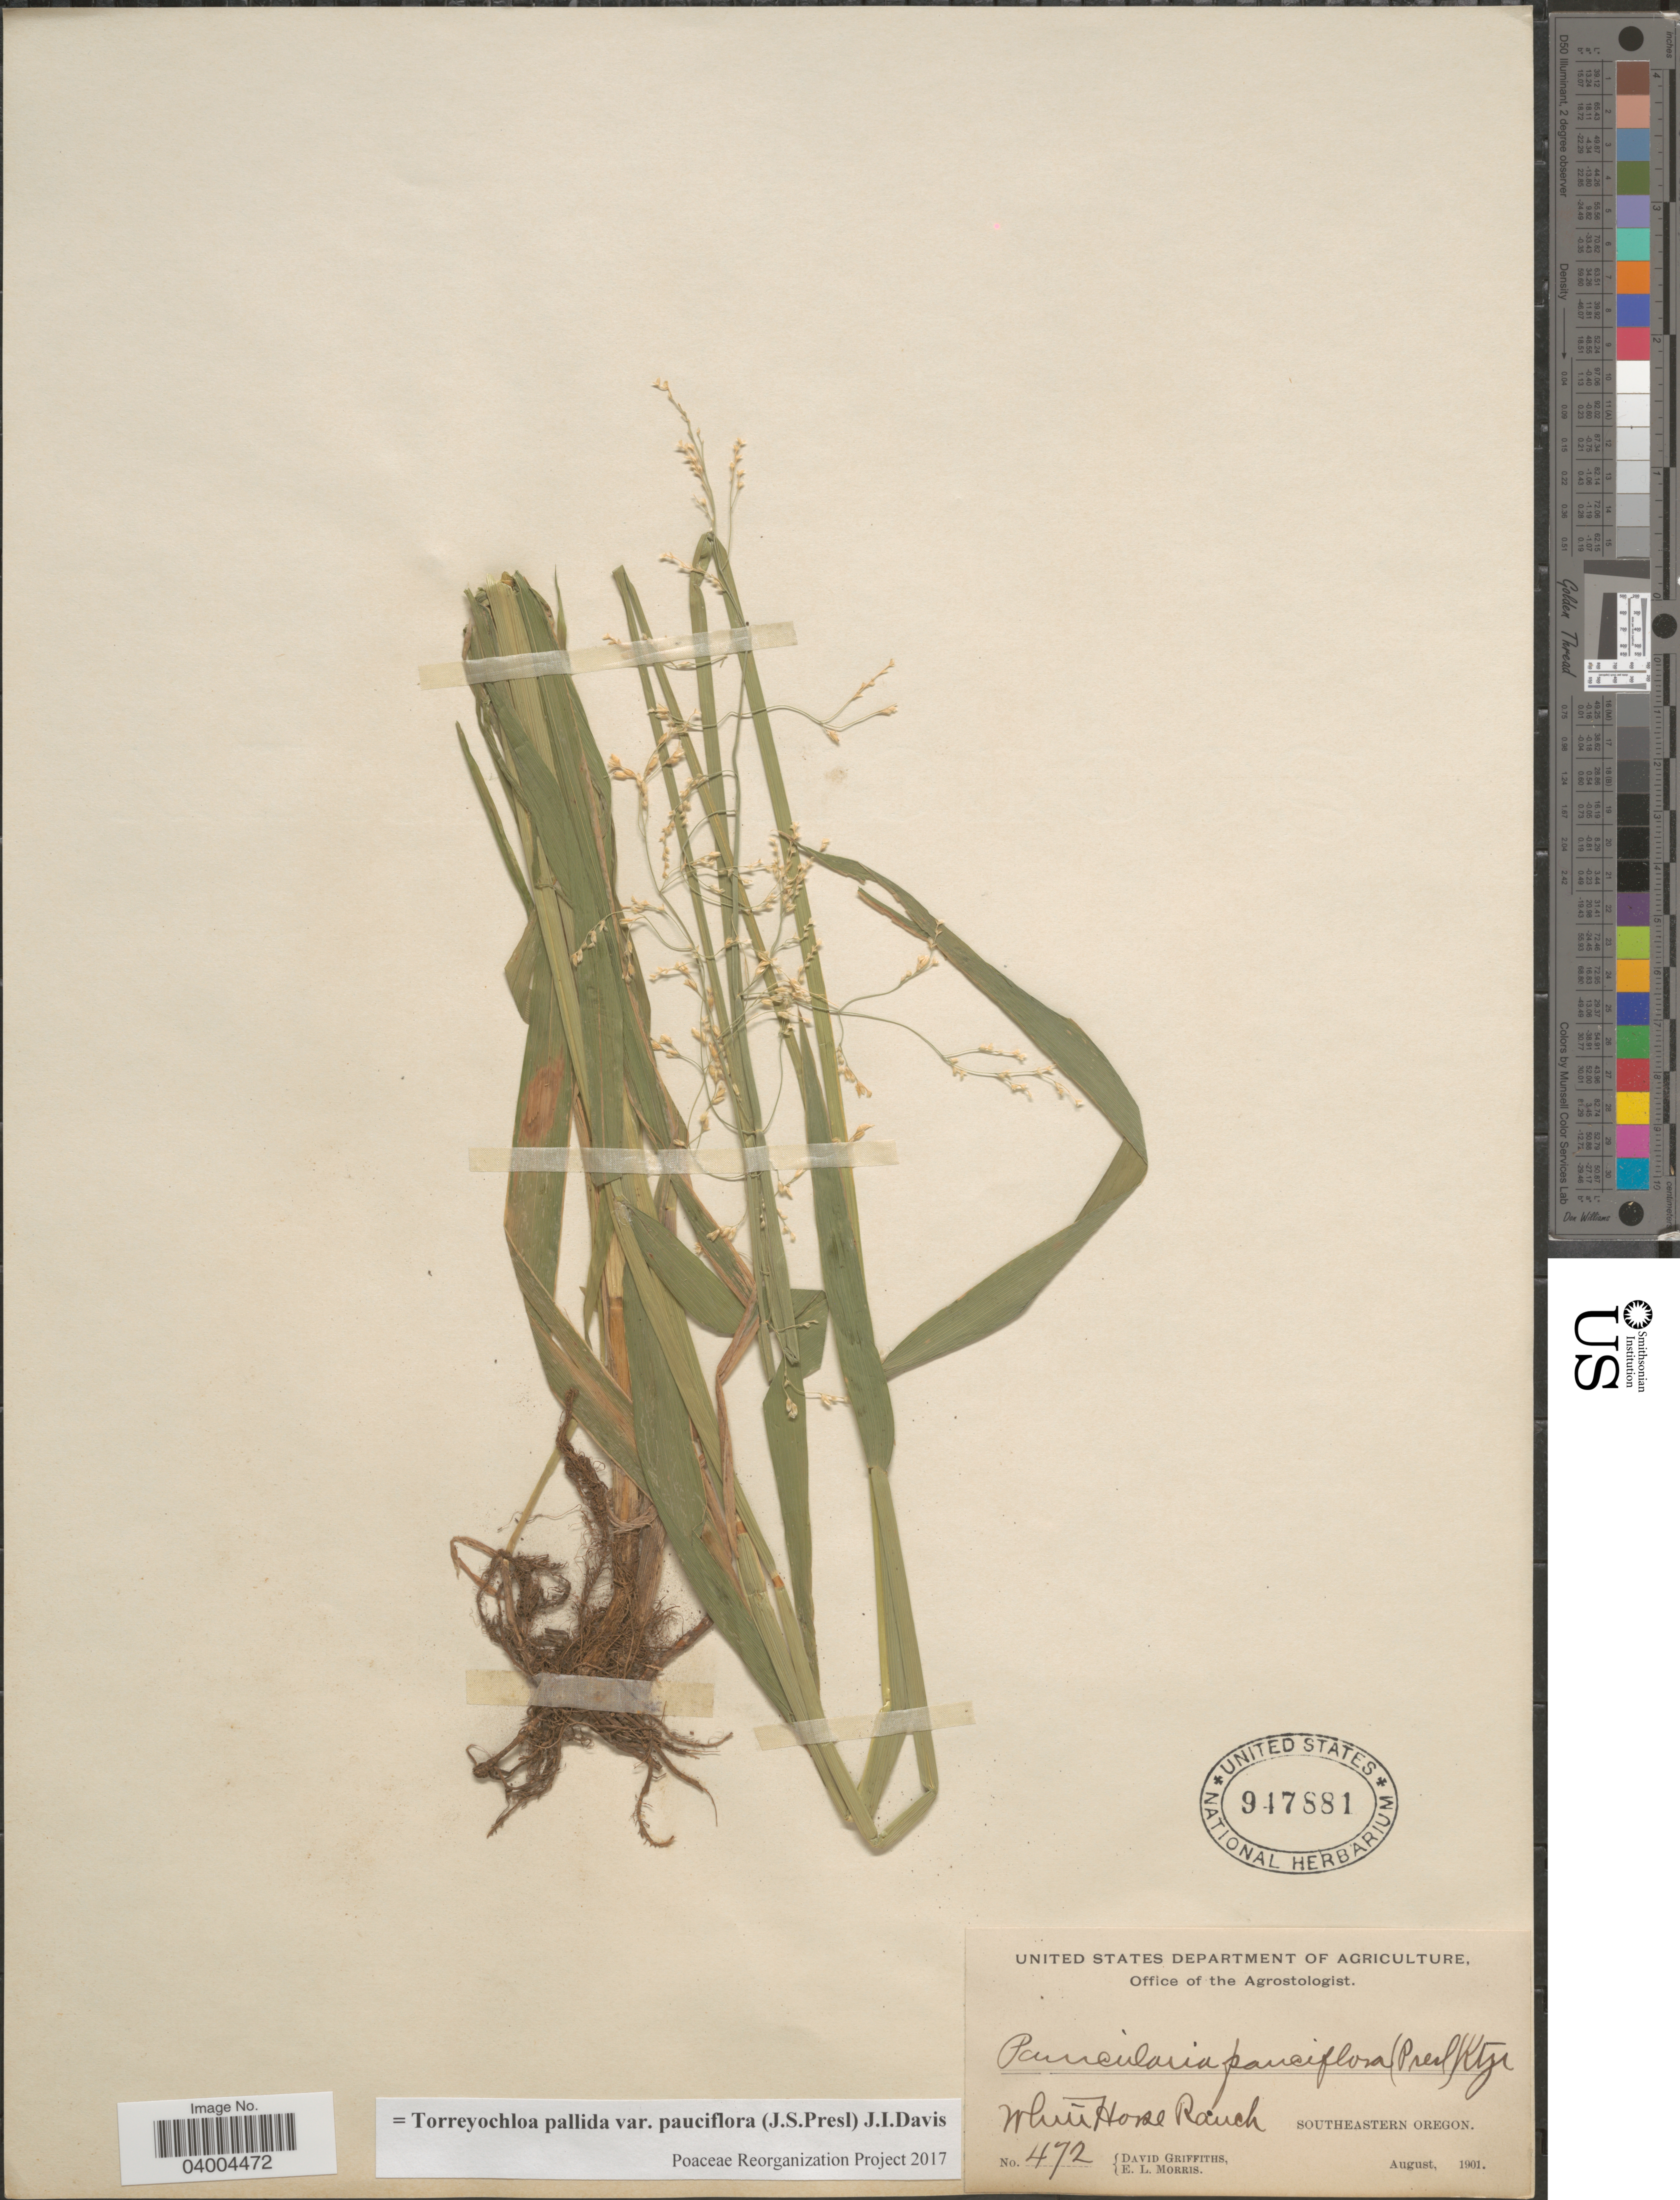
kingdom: Plantae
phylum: Tracheophyta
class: Liliopsida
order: Poales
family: Poaceae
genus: Torreyochloa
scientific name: Torreyochloa pallida var. pauciflora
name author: (J. Presl) J.I. Davis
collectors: D. Griffiths & E. Morris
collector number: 472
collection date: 1901-08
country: United States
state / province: Oregon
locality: White Horse Ranch. Southeastern Oregon.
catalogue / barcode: US 947881